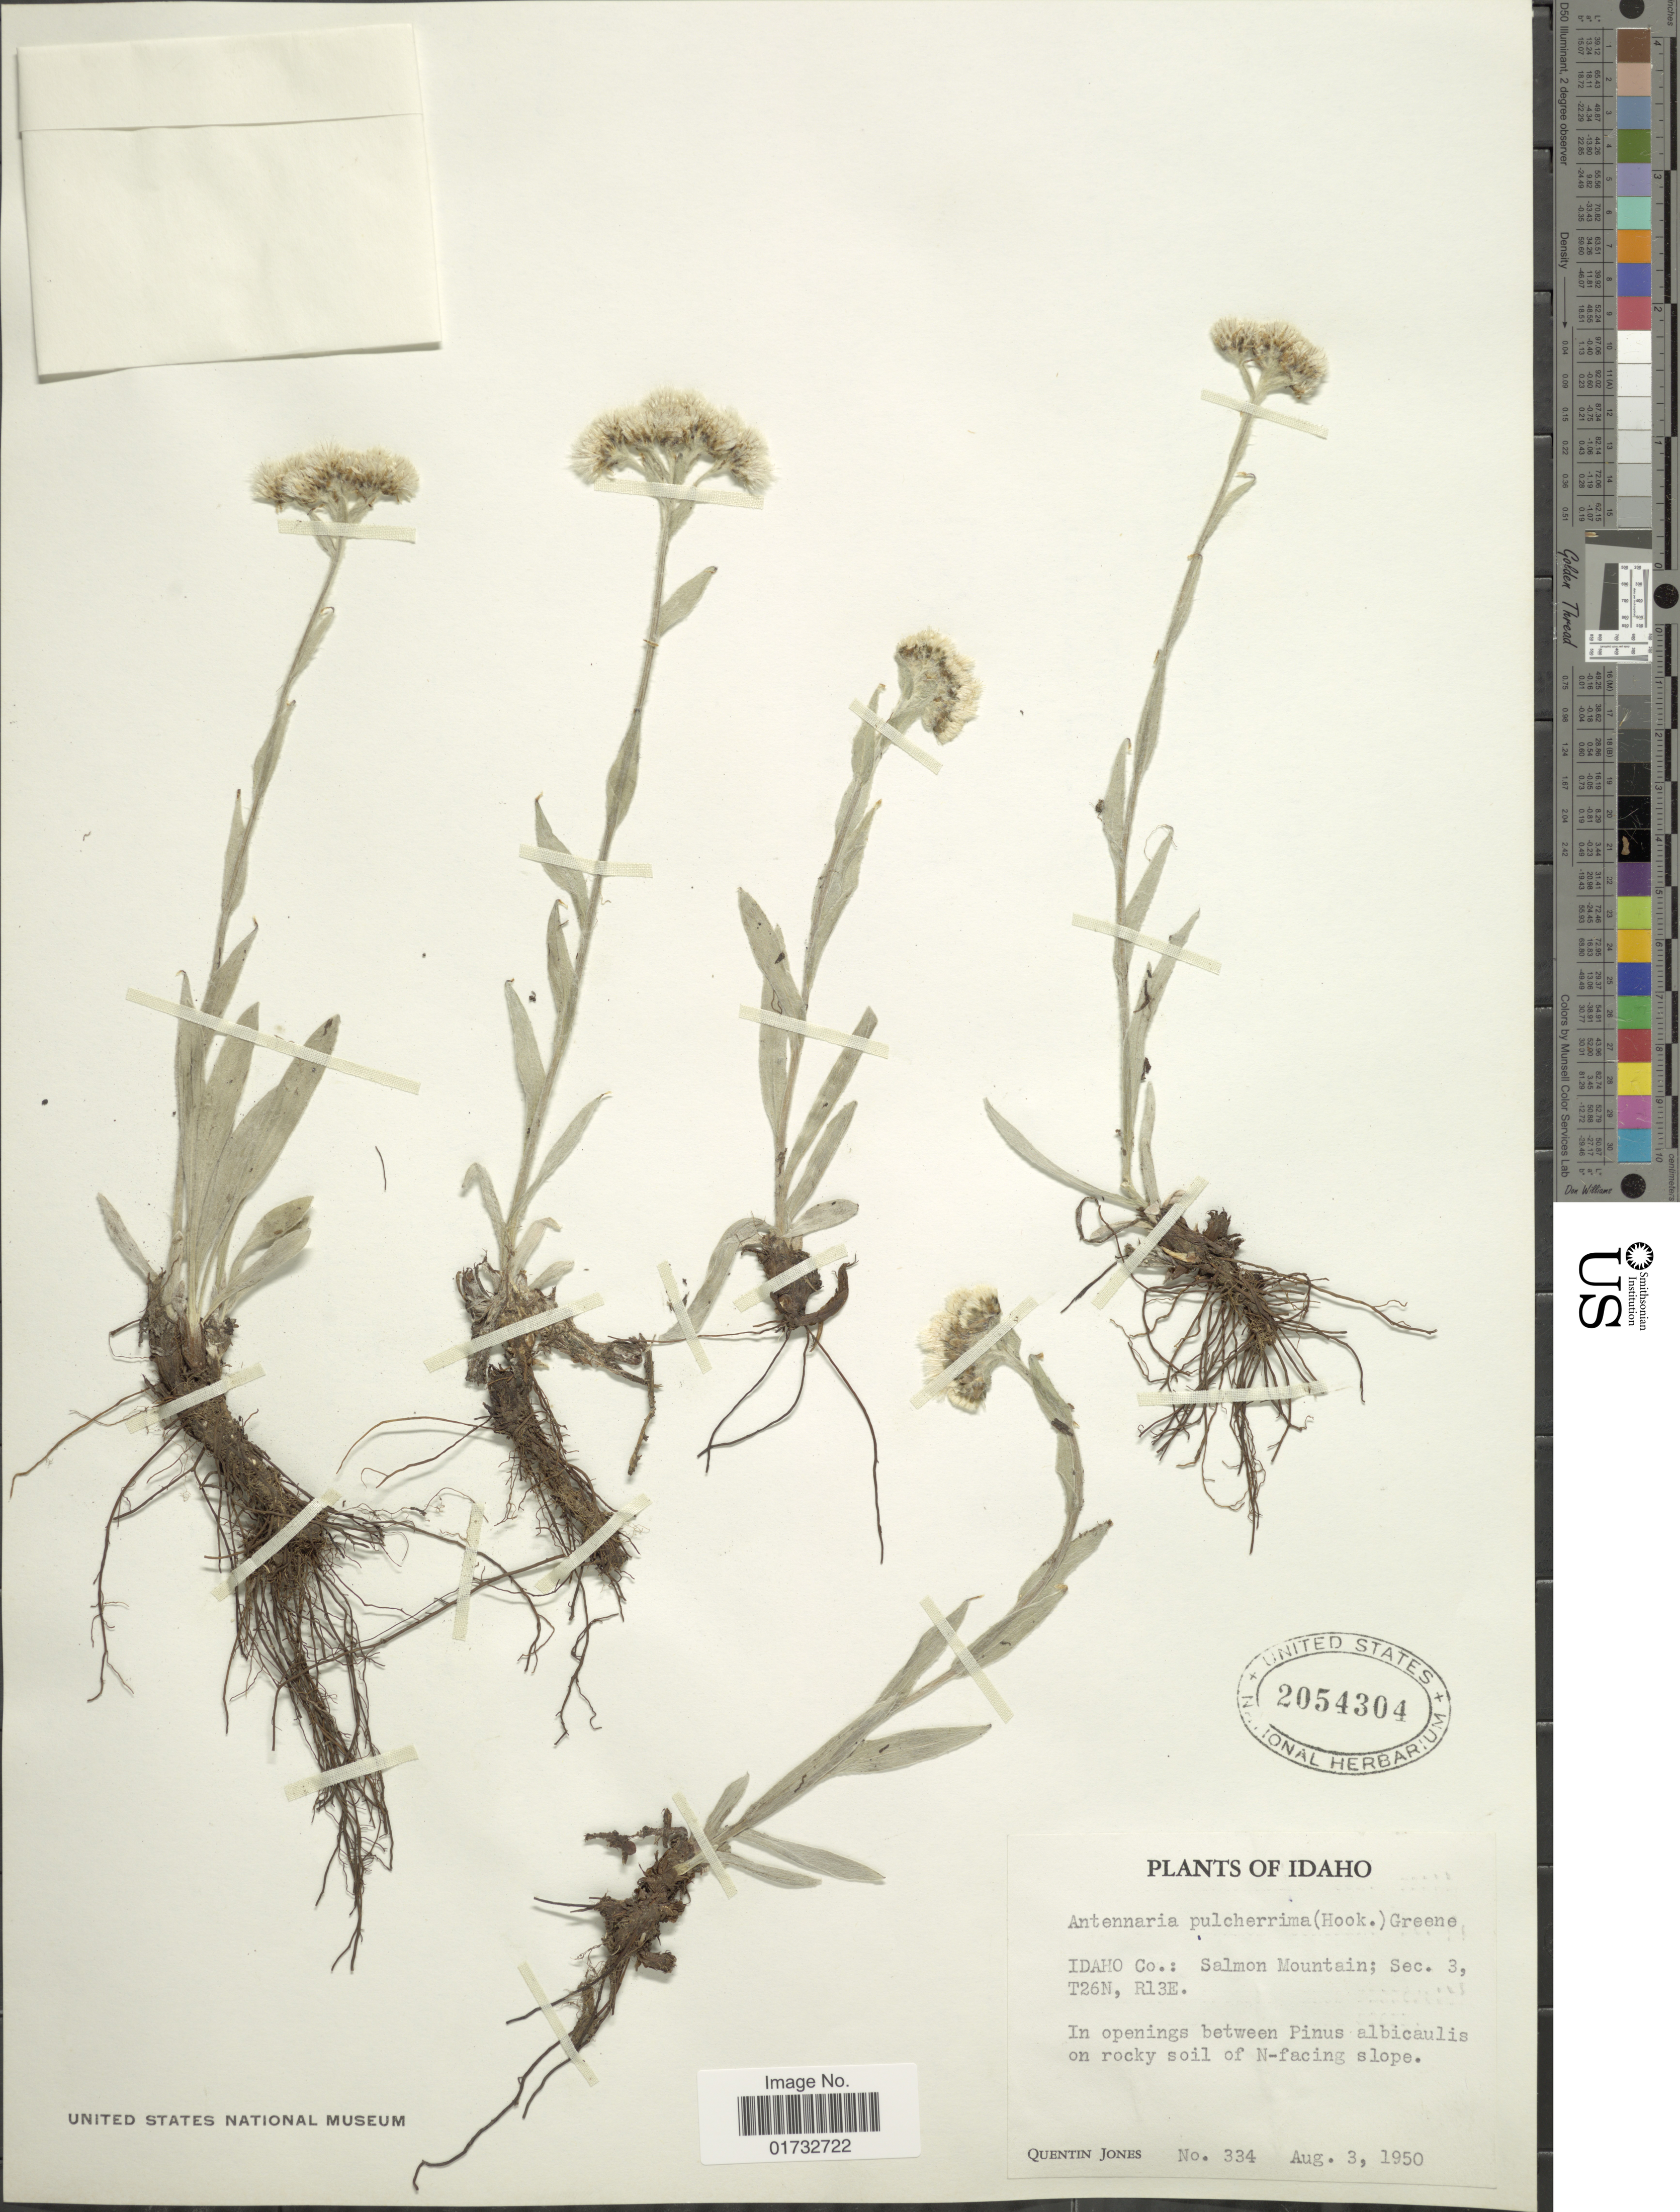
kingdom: Plantae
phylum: Tracheophyta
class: Magnoliopsida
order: Asterales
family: Asteraceae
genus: Antennaria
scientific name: Antennaria pulcherrima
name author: (Hook.) Greene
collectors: Q. Jones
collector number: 334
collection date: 1950-08-03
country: United States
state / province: Idaho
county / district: Idaho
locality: Salmon Mountain; Sec. 3, T26N, R13E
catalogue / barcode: US 2054304